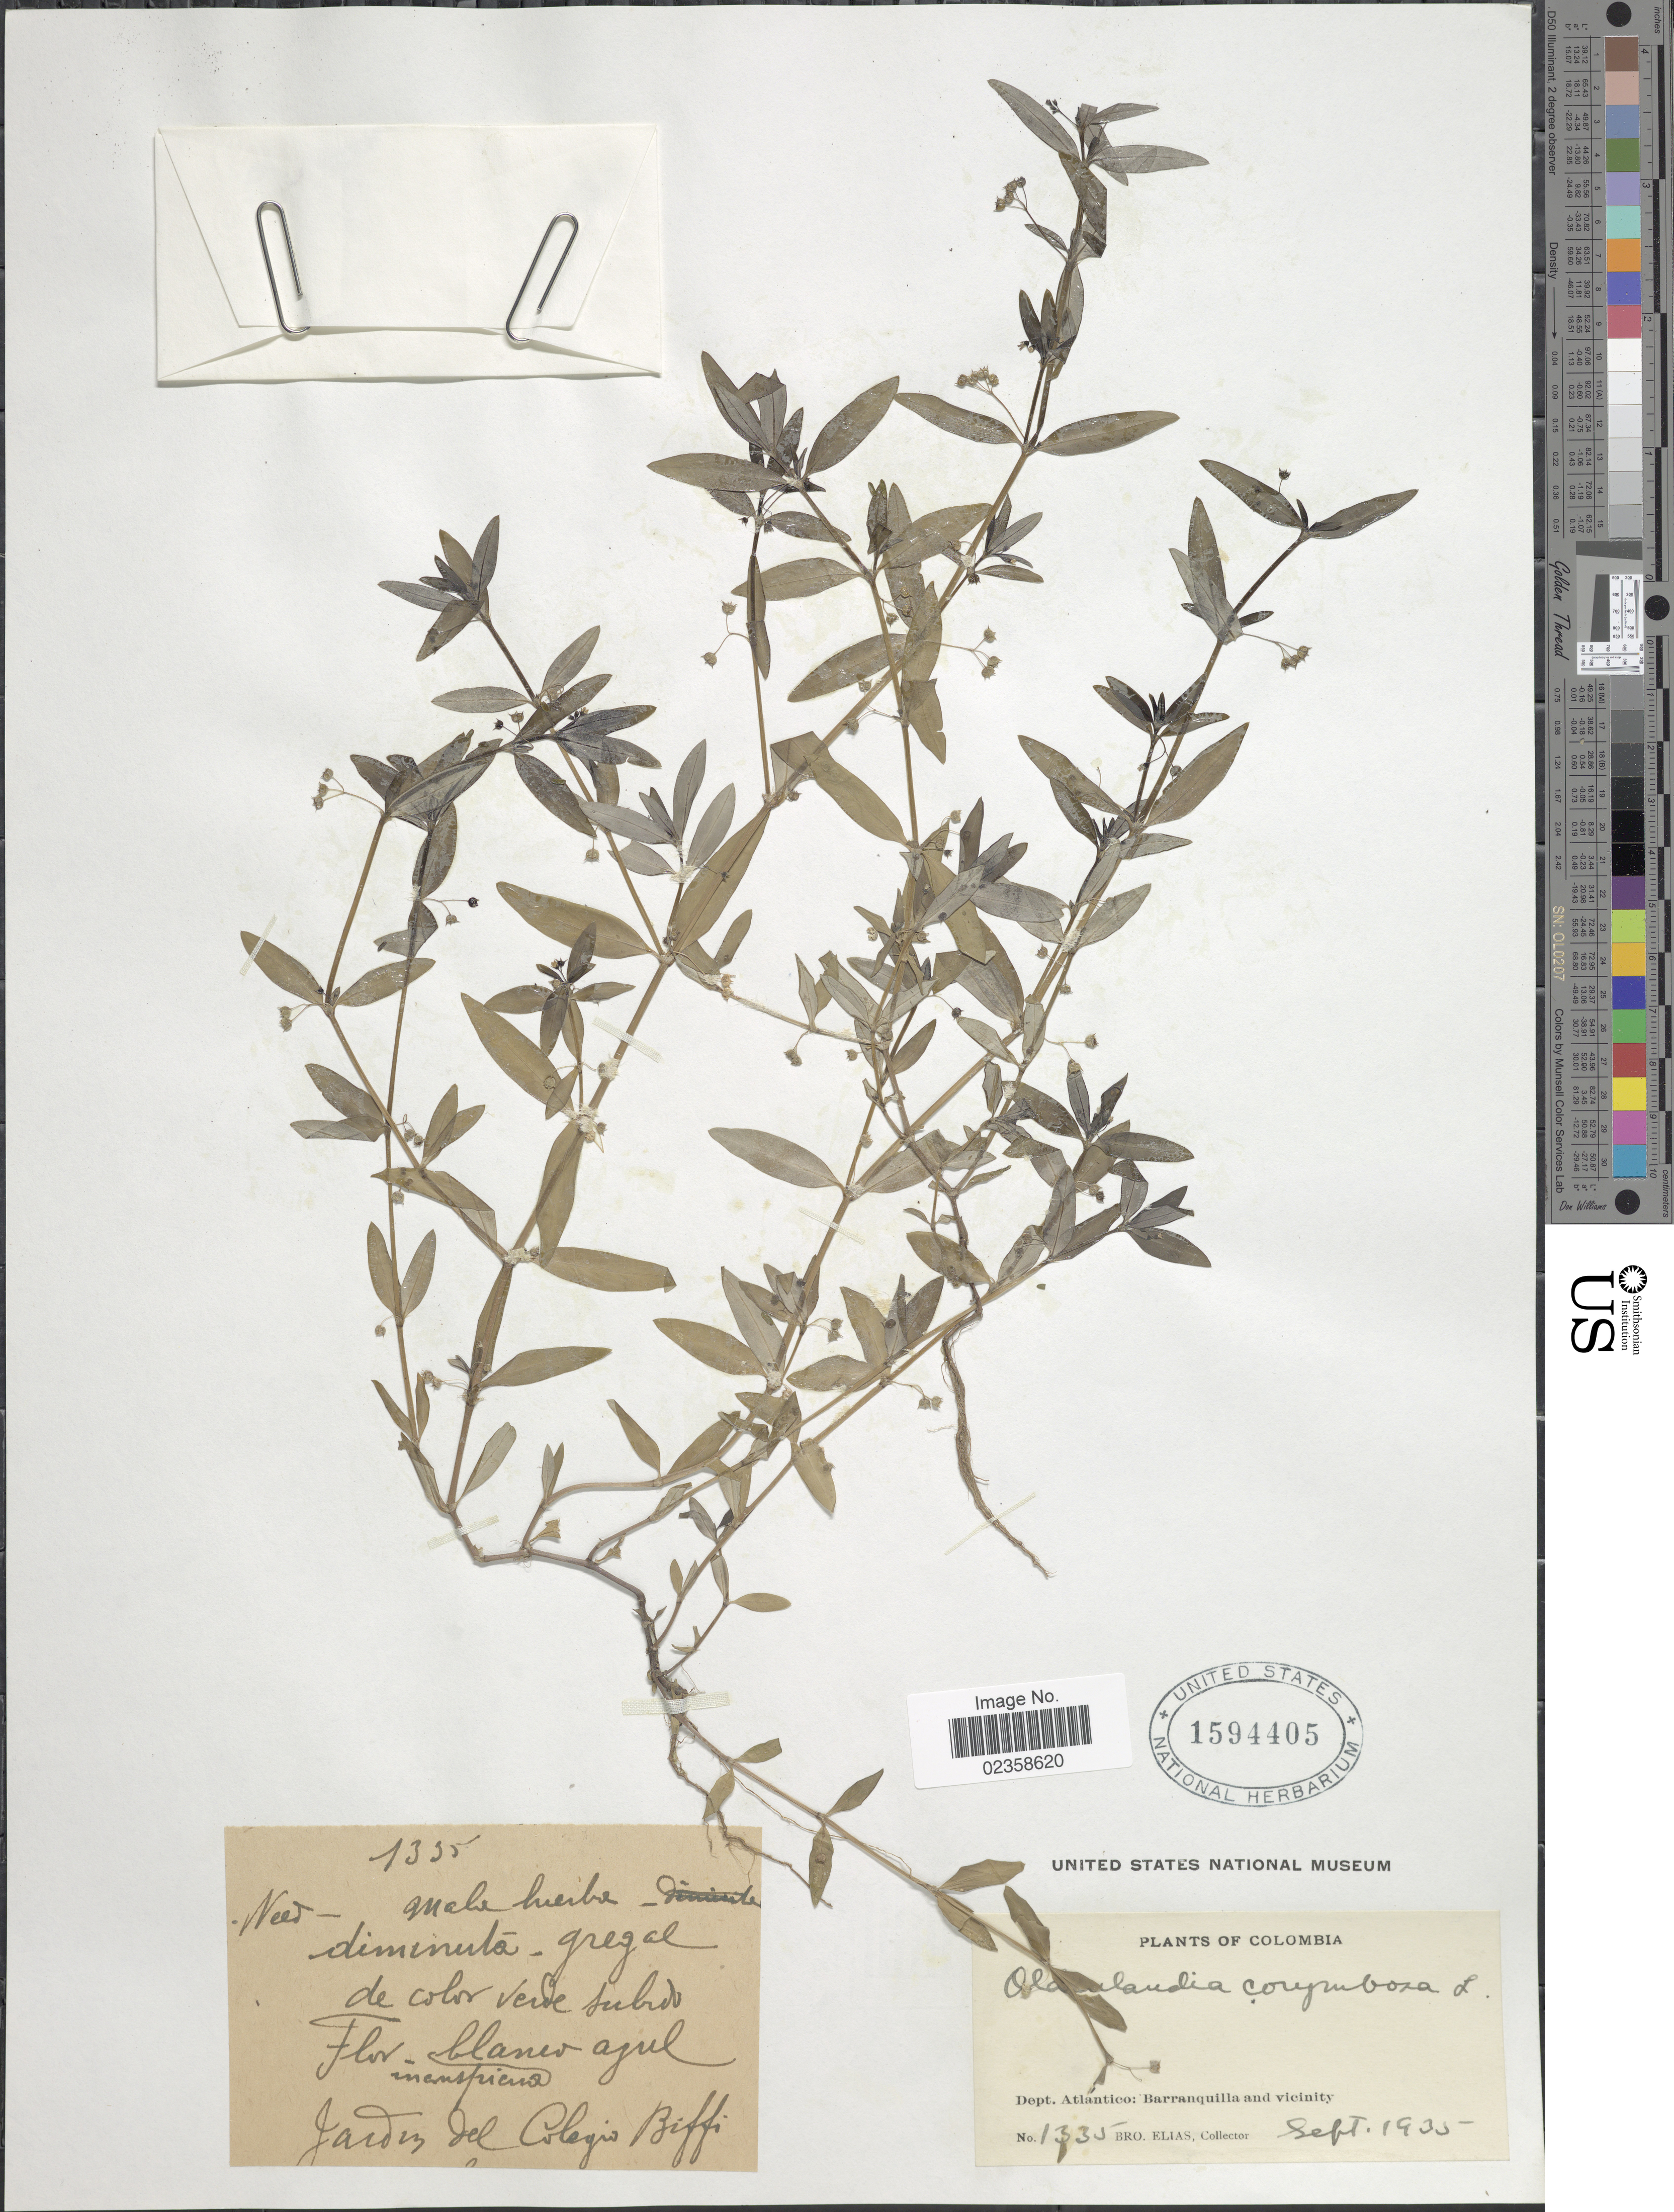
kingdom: Plantae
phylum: Tracheophyta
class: Magnoliopsida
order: Gentianales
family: Rubiaceae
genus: Oldenlandia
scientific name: Oldenlandia corymbosa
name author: L.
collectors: Bro. Elias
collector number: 1335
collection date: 1935-09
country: Colombia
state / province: Atlántico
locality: Dept. Atlantico, Barranquilla and vicinity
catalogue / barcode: US 1594405